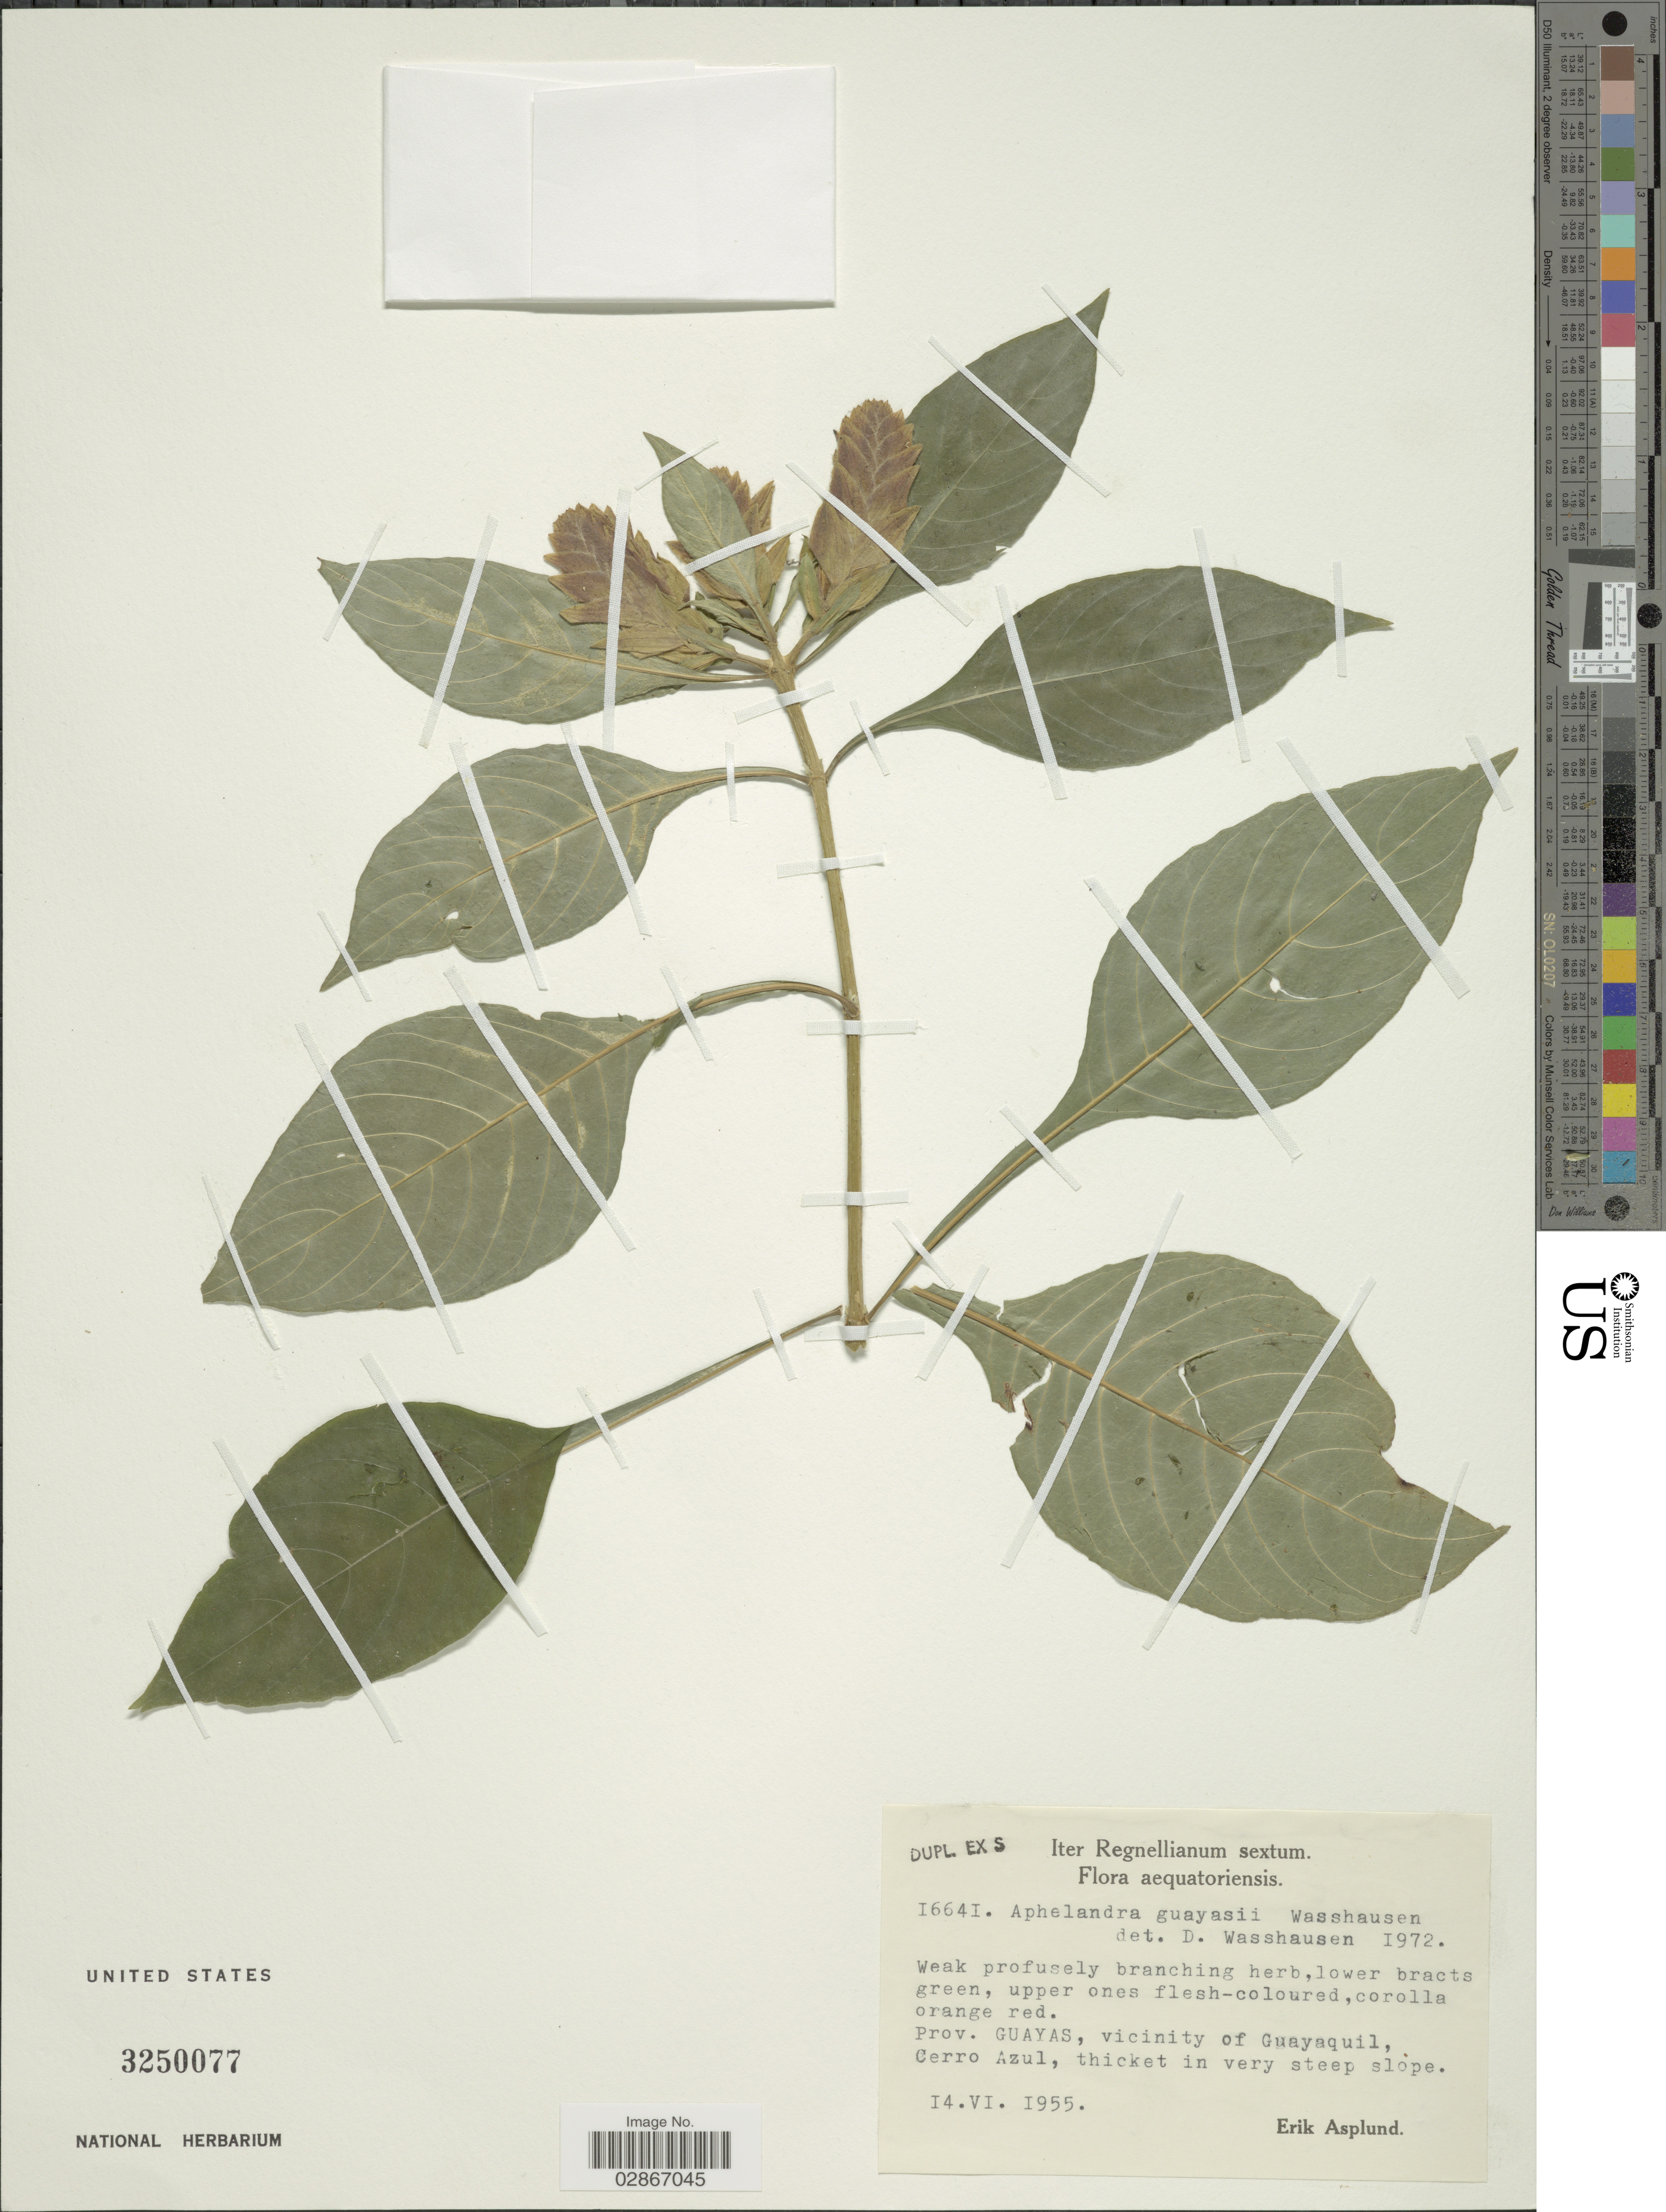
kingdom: Plantae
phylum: Tracheophyta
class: Magnoliopsida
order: Lamiales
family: Acanthaceae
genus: Aphelandra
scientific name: Aphelandra guayasii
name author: Wassh.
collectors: E. Asplund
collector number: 16641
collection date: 1955-06-14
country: Ecuador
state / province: Guayas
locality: Vicinity of Guayaquil, Cerro Azul.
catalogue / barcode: US 3250077